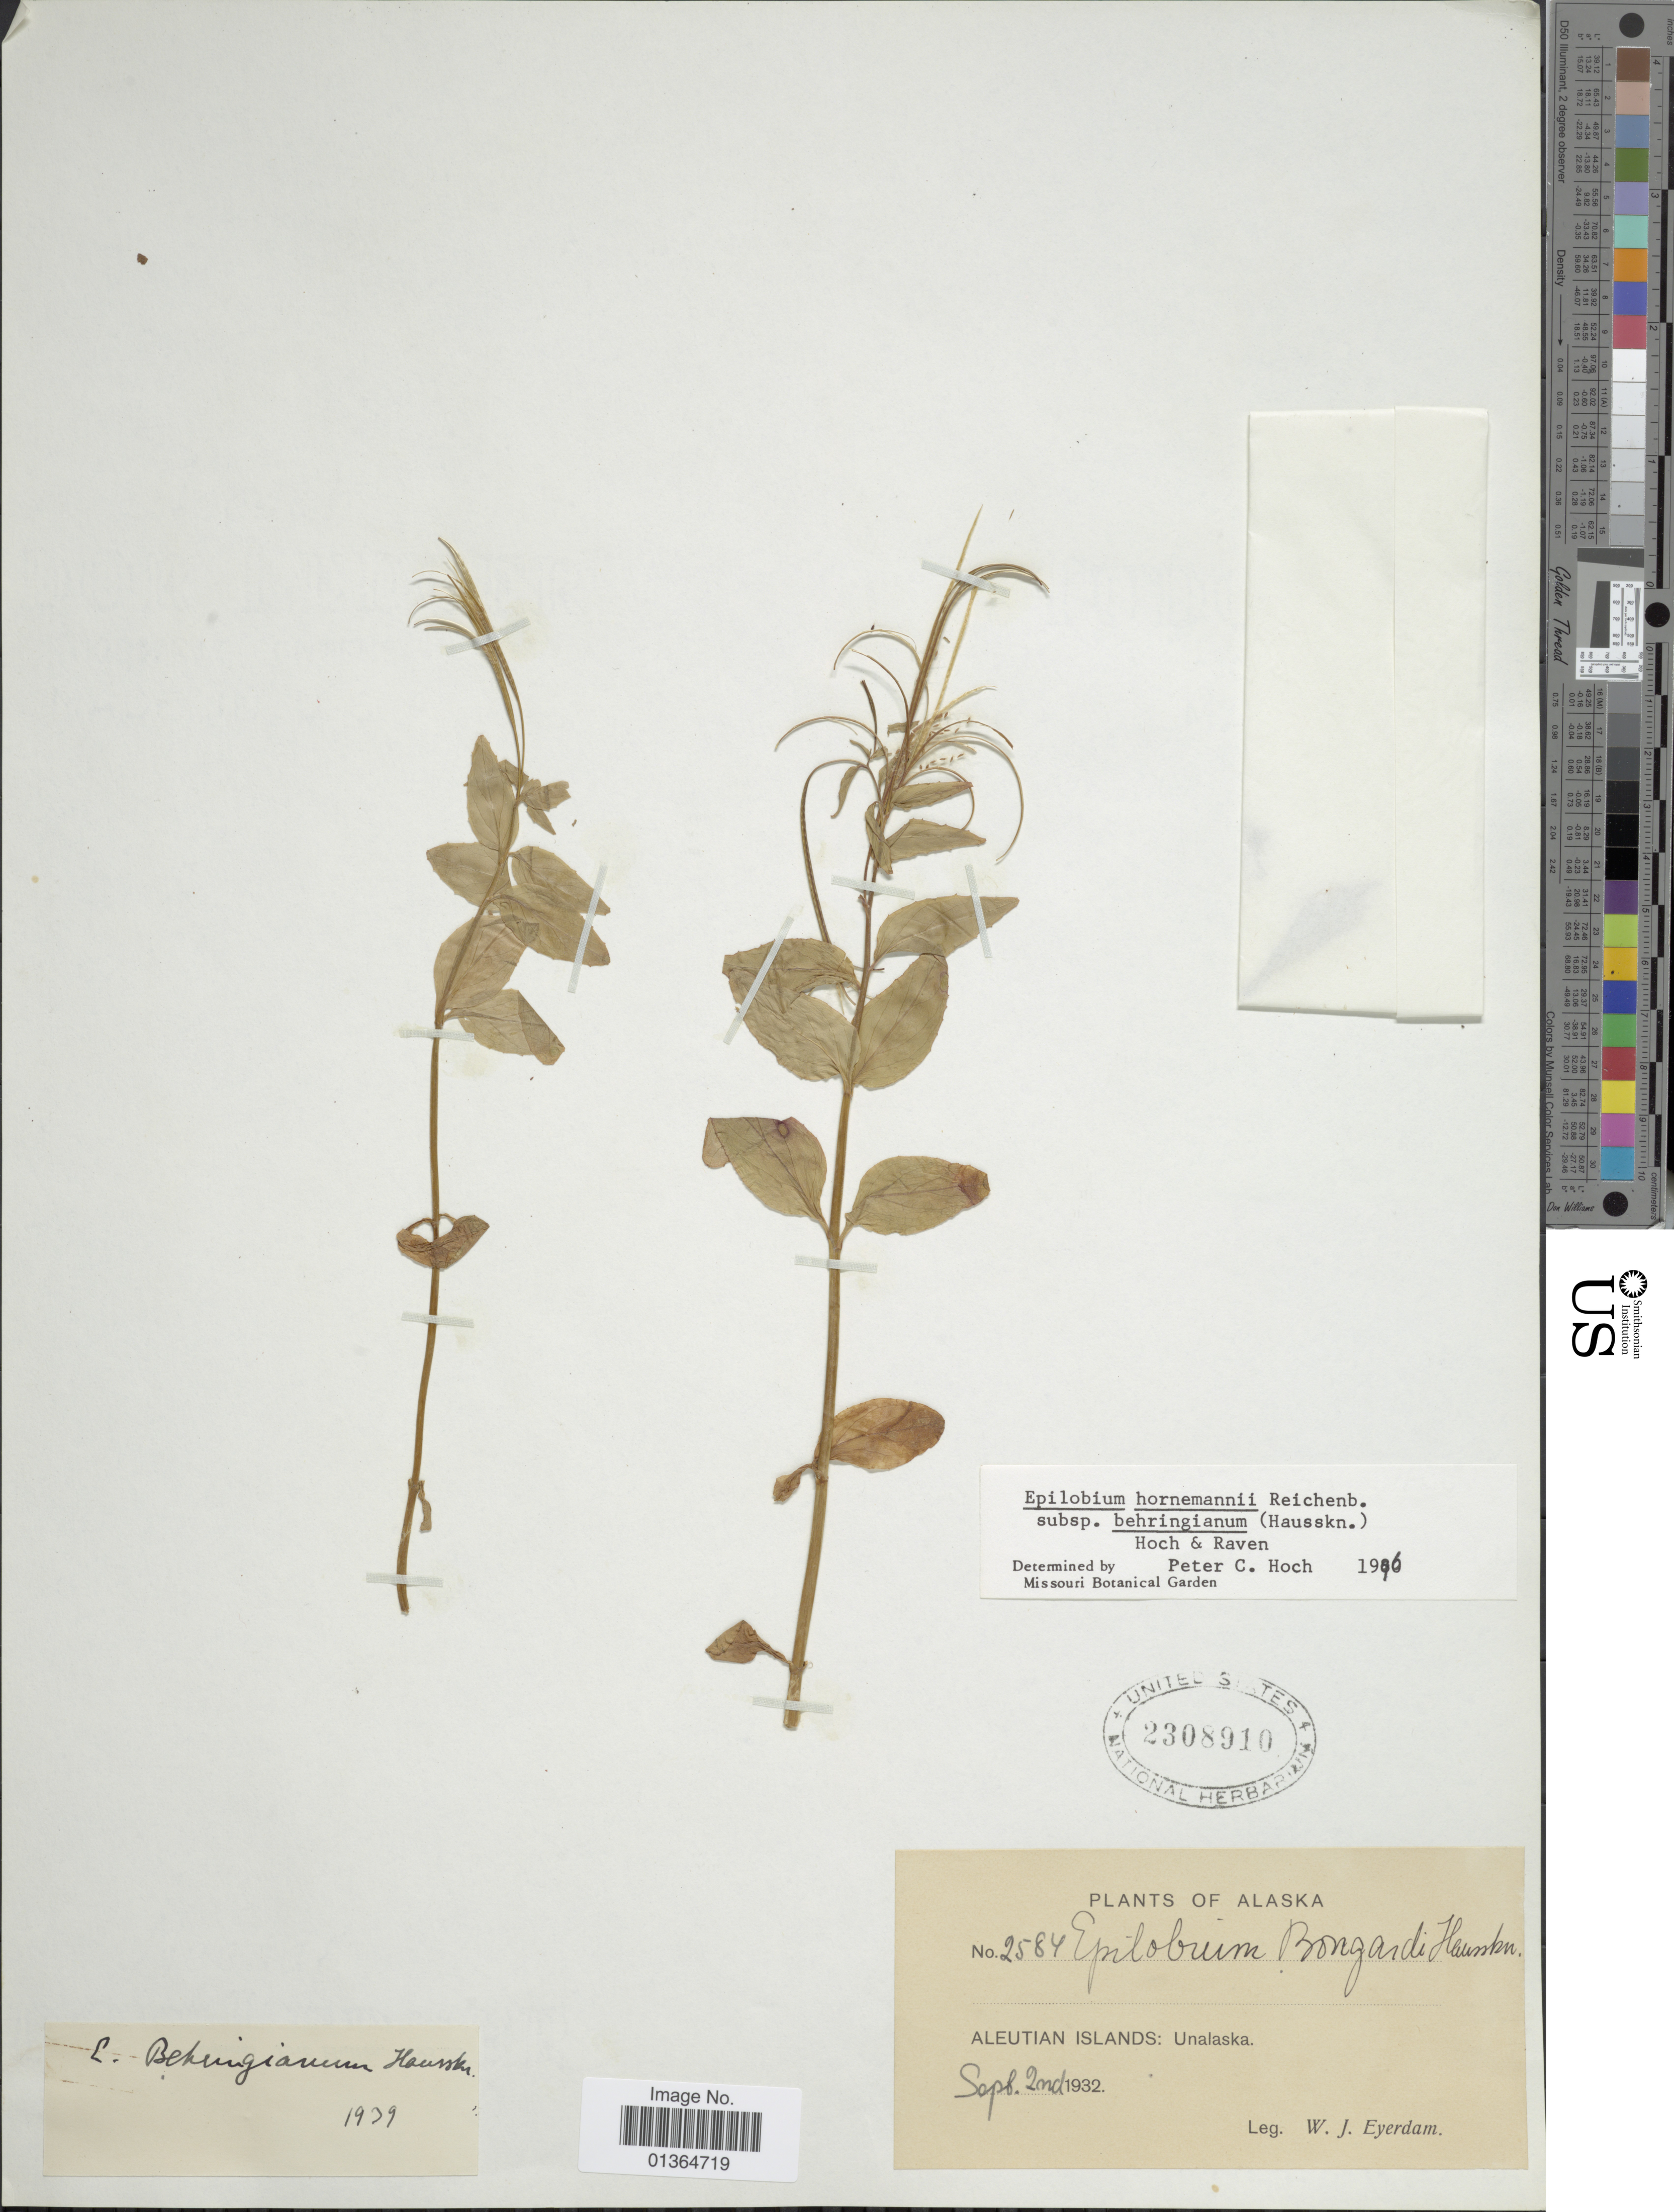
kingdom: Plantae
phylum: Tracheophyta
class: Magnoliopsida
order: Myrtales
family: Onagraceae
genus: Epilobium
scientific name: Epilobium hornemannii subsp. behringianum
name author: (Hausskn.) Hoch & P.H. Raven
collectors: W. J. Eyerdam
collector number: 2584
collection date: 1932-09-02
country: United States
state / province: Alaska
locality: Aleutian Islands: Unalaska.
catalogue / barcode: US 2308910